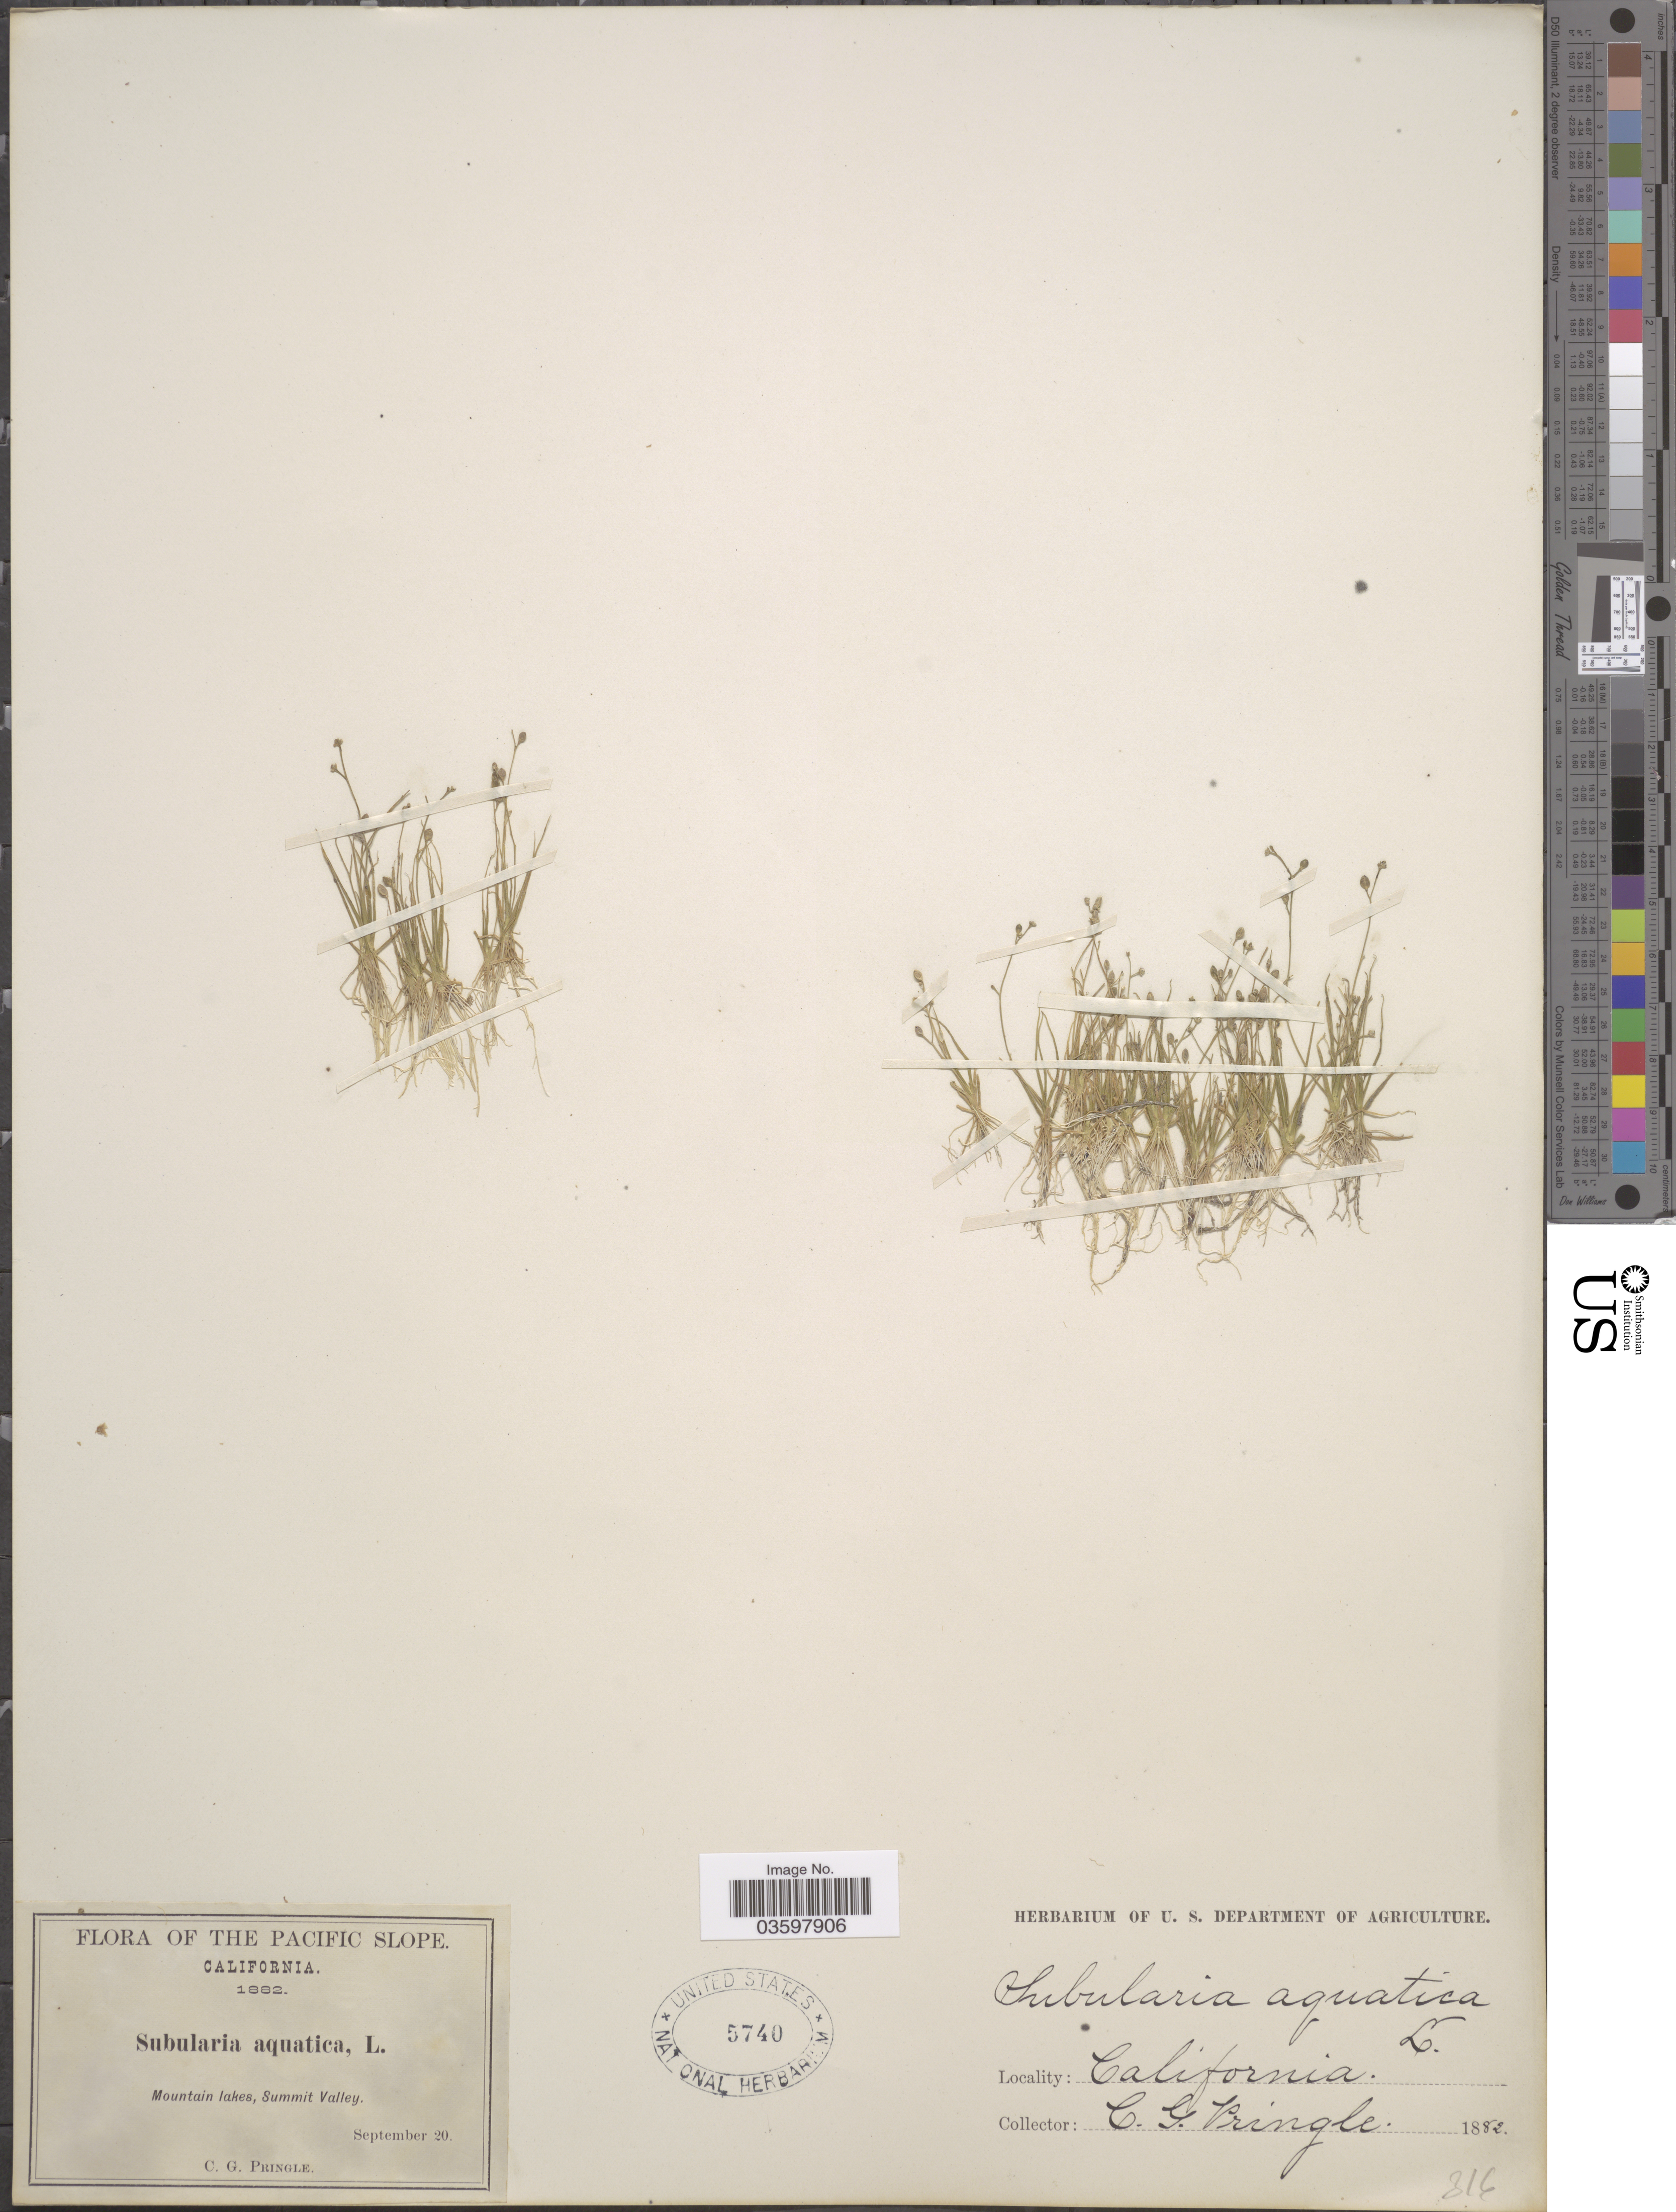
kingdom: Plantae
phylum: Tracheophyta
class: Magnoliopsida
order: Brassicales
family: Brassicaceae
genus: Subularia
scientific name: Subularia aquatica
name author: L.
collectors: C. G. Pringle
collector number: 316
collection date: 1882-09-20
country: United States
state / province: California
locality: The Pacific Slope. Mountain lakes, Summit Valley.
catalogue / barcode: US 5740